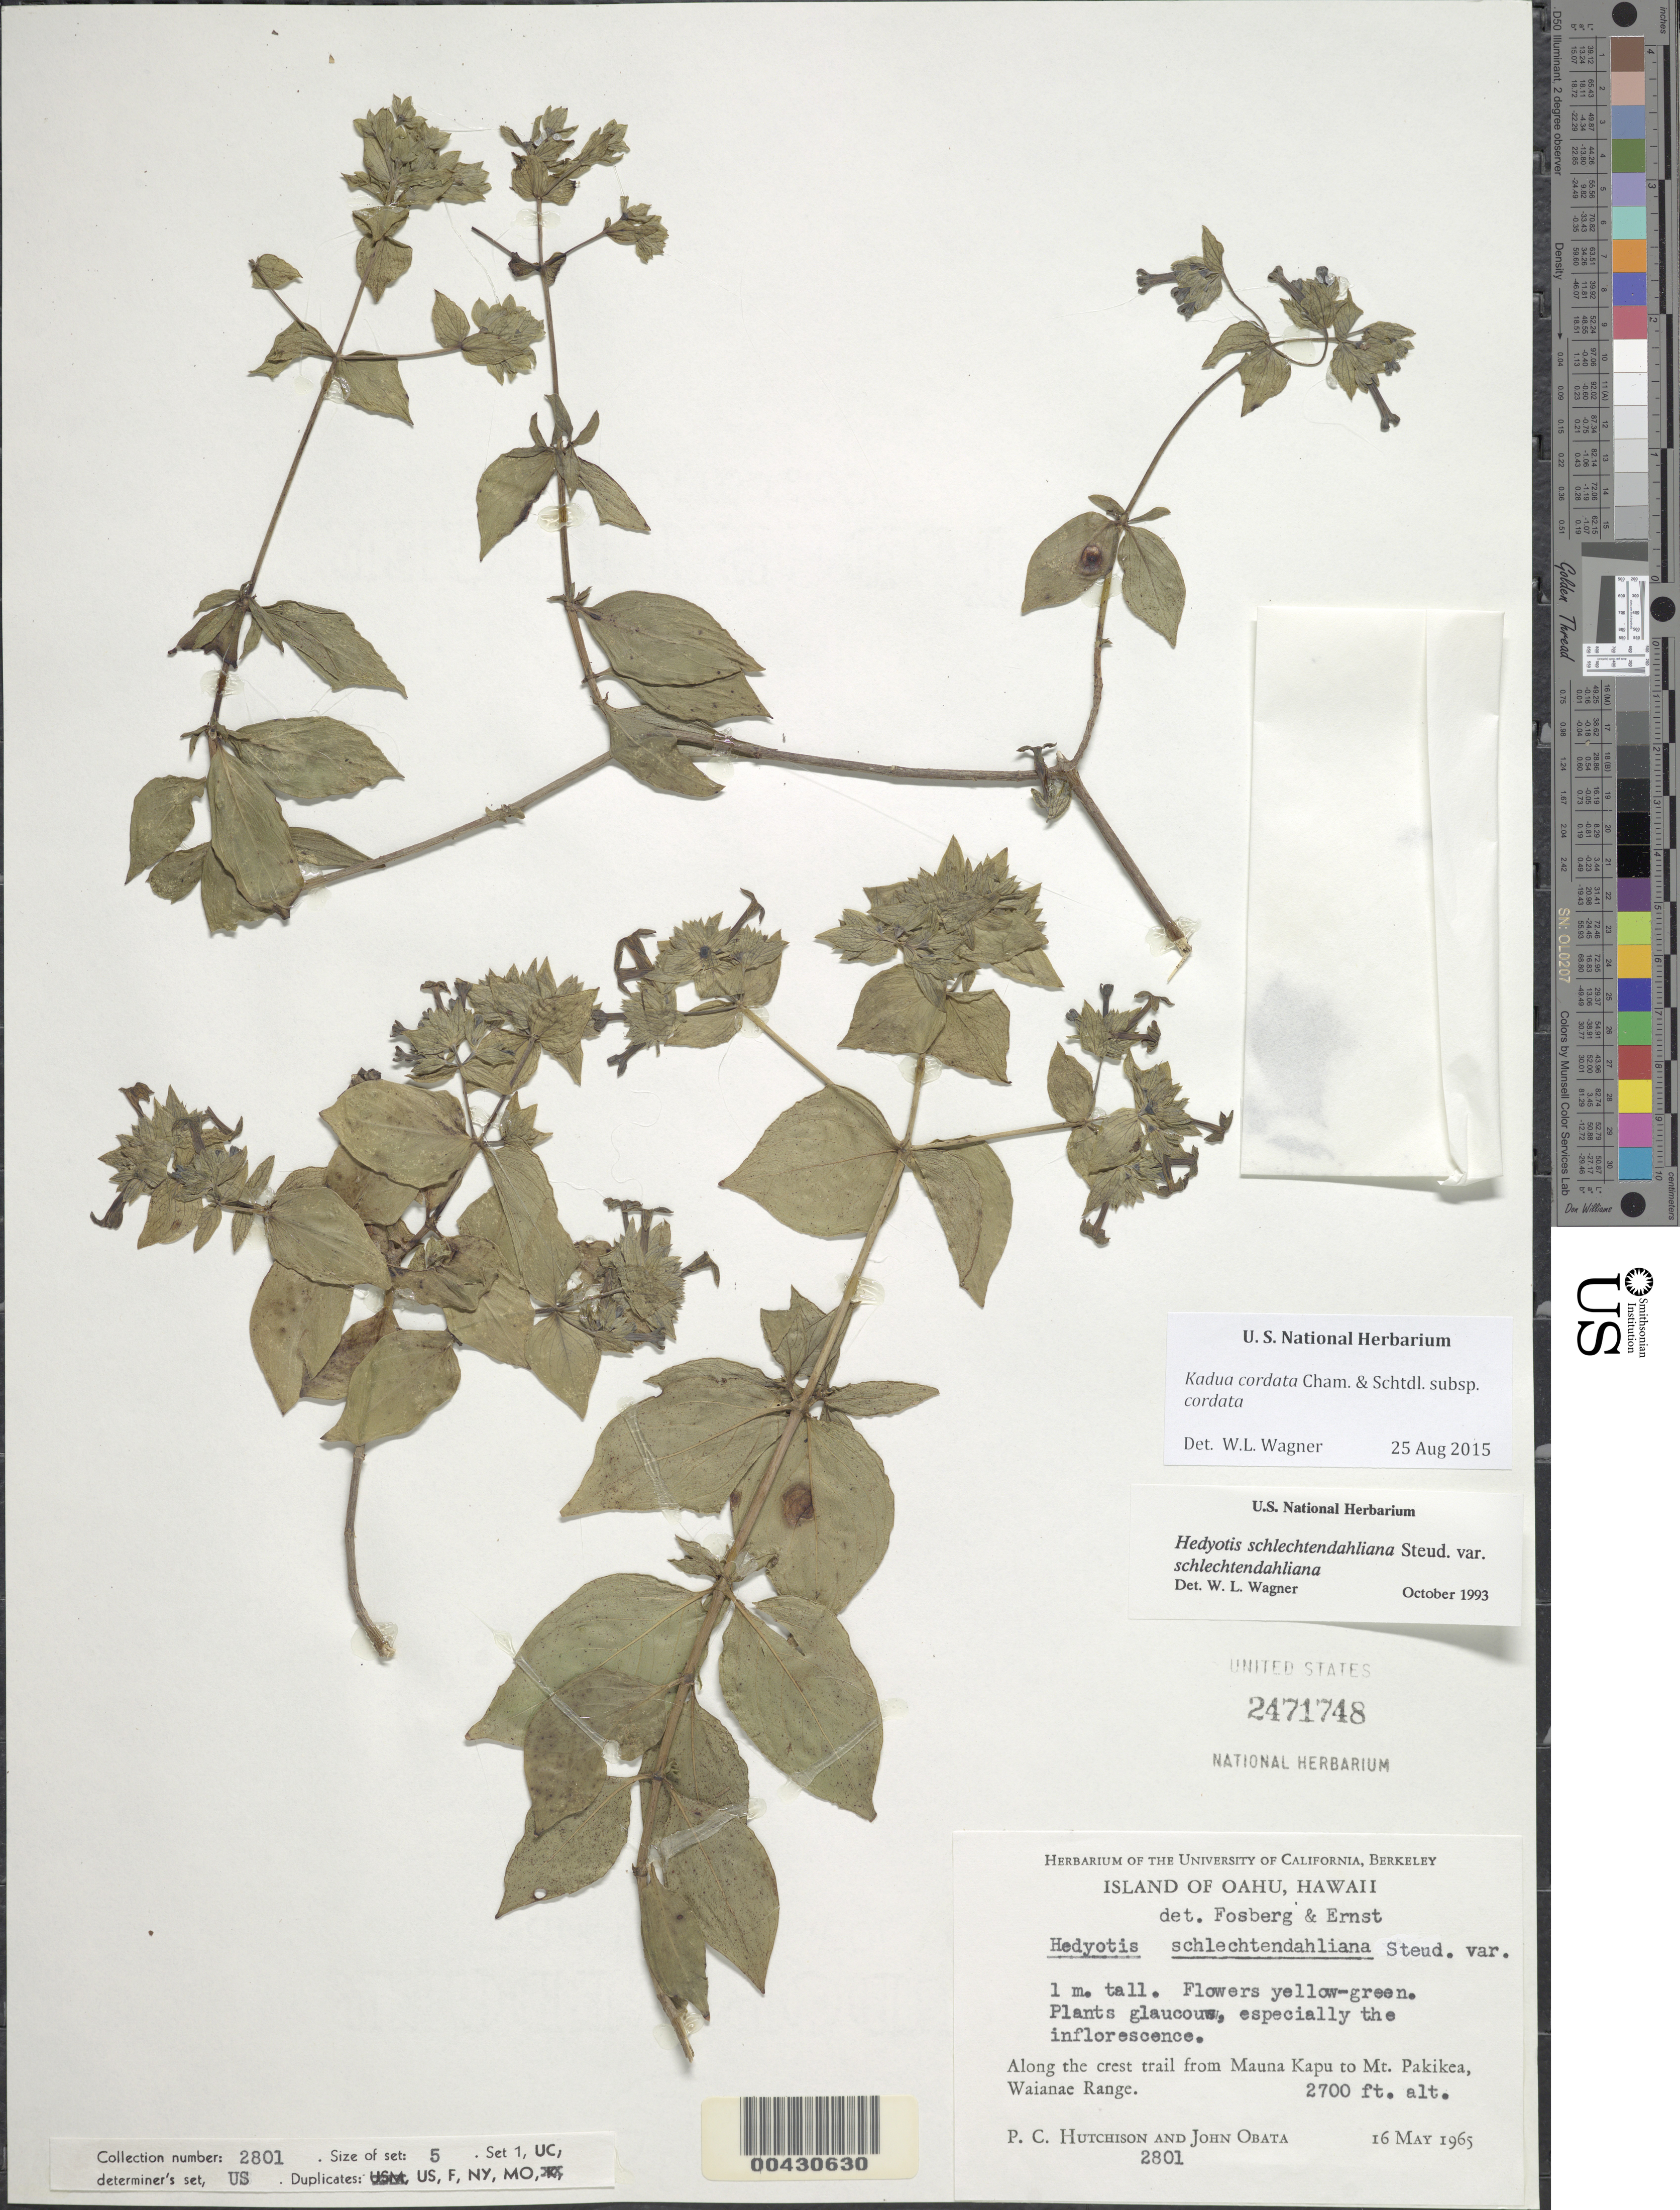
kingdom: Plantae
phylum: Tracheophyta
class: Magnoliopsida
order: Gentianales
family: Rubiaceae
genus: Kadua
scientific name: Kadua cordata subsp. cordata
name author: Cham. & Schltdl.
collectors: P. C. Hutchison & J. Obata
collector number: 2801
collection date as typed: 16 May 1965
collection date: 1965-05-16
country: United States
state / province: Hawaii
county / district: Honolulu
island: Oahu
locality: Along the crest trail from Mauna Kapu to Mount Pakikea, Waianae Range.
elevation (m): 823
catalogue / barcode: US 2471748